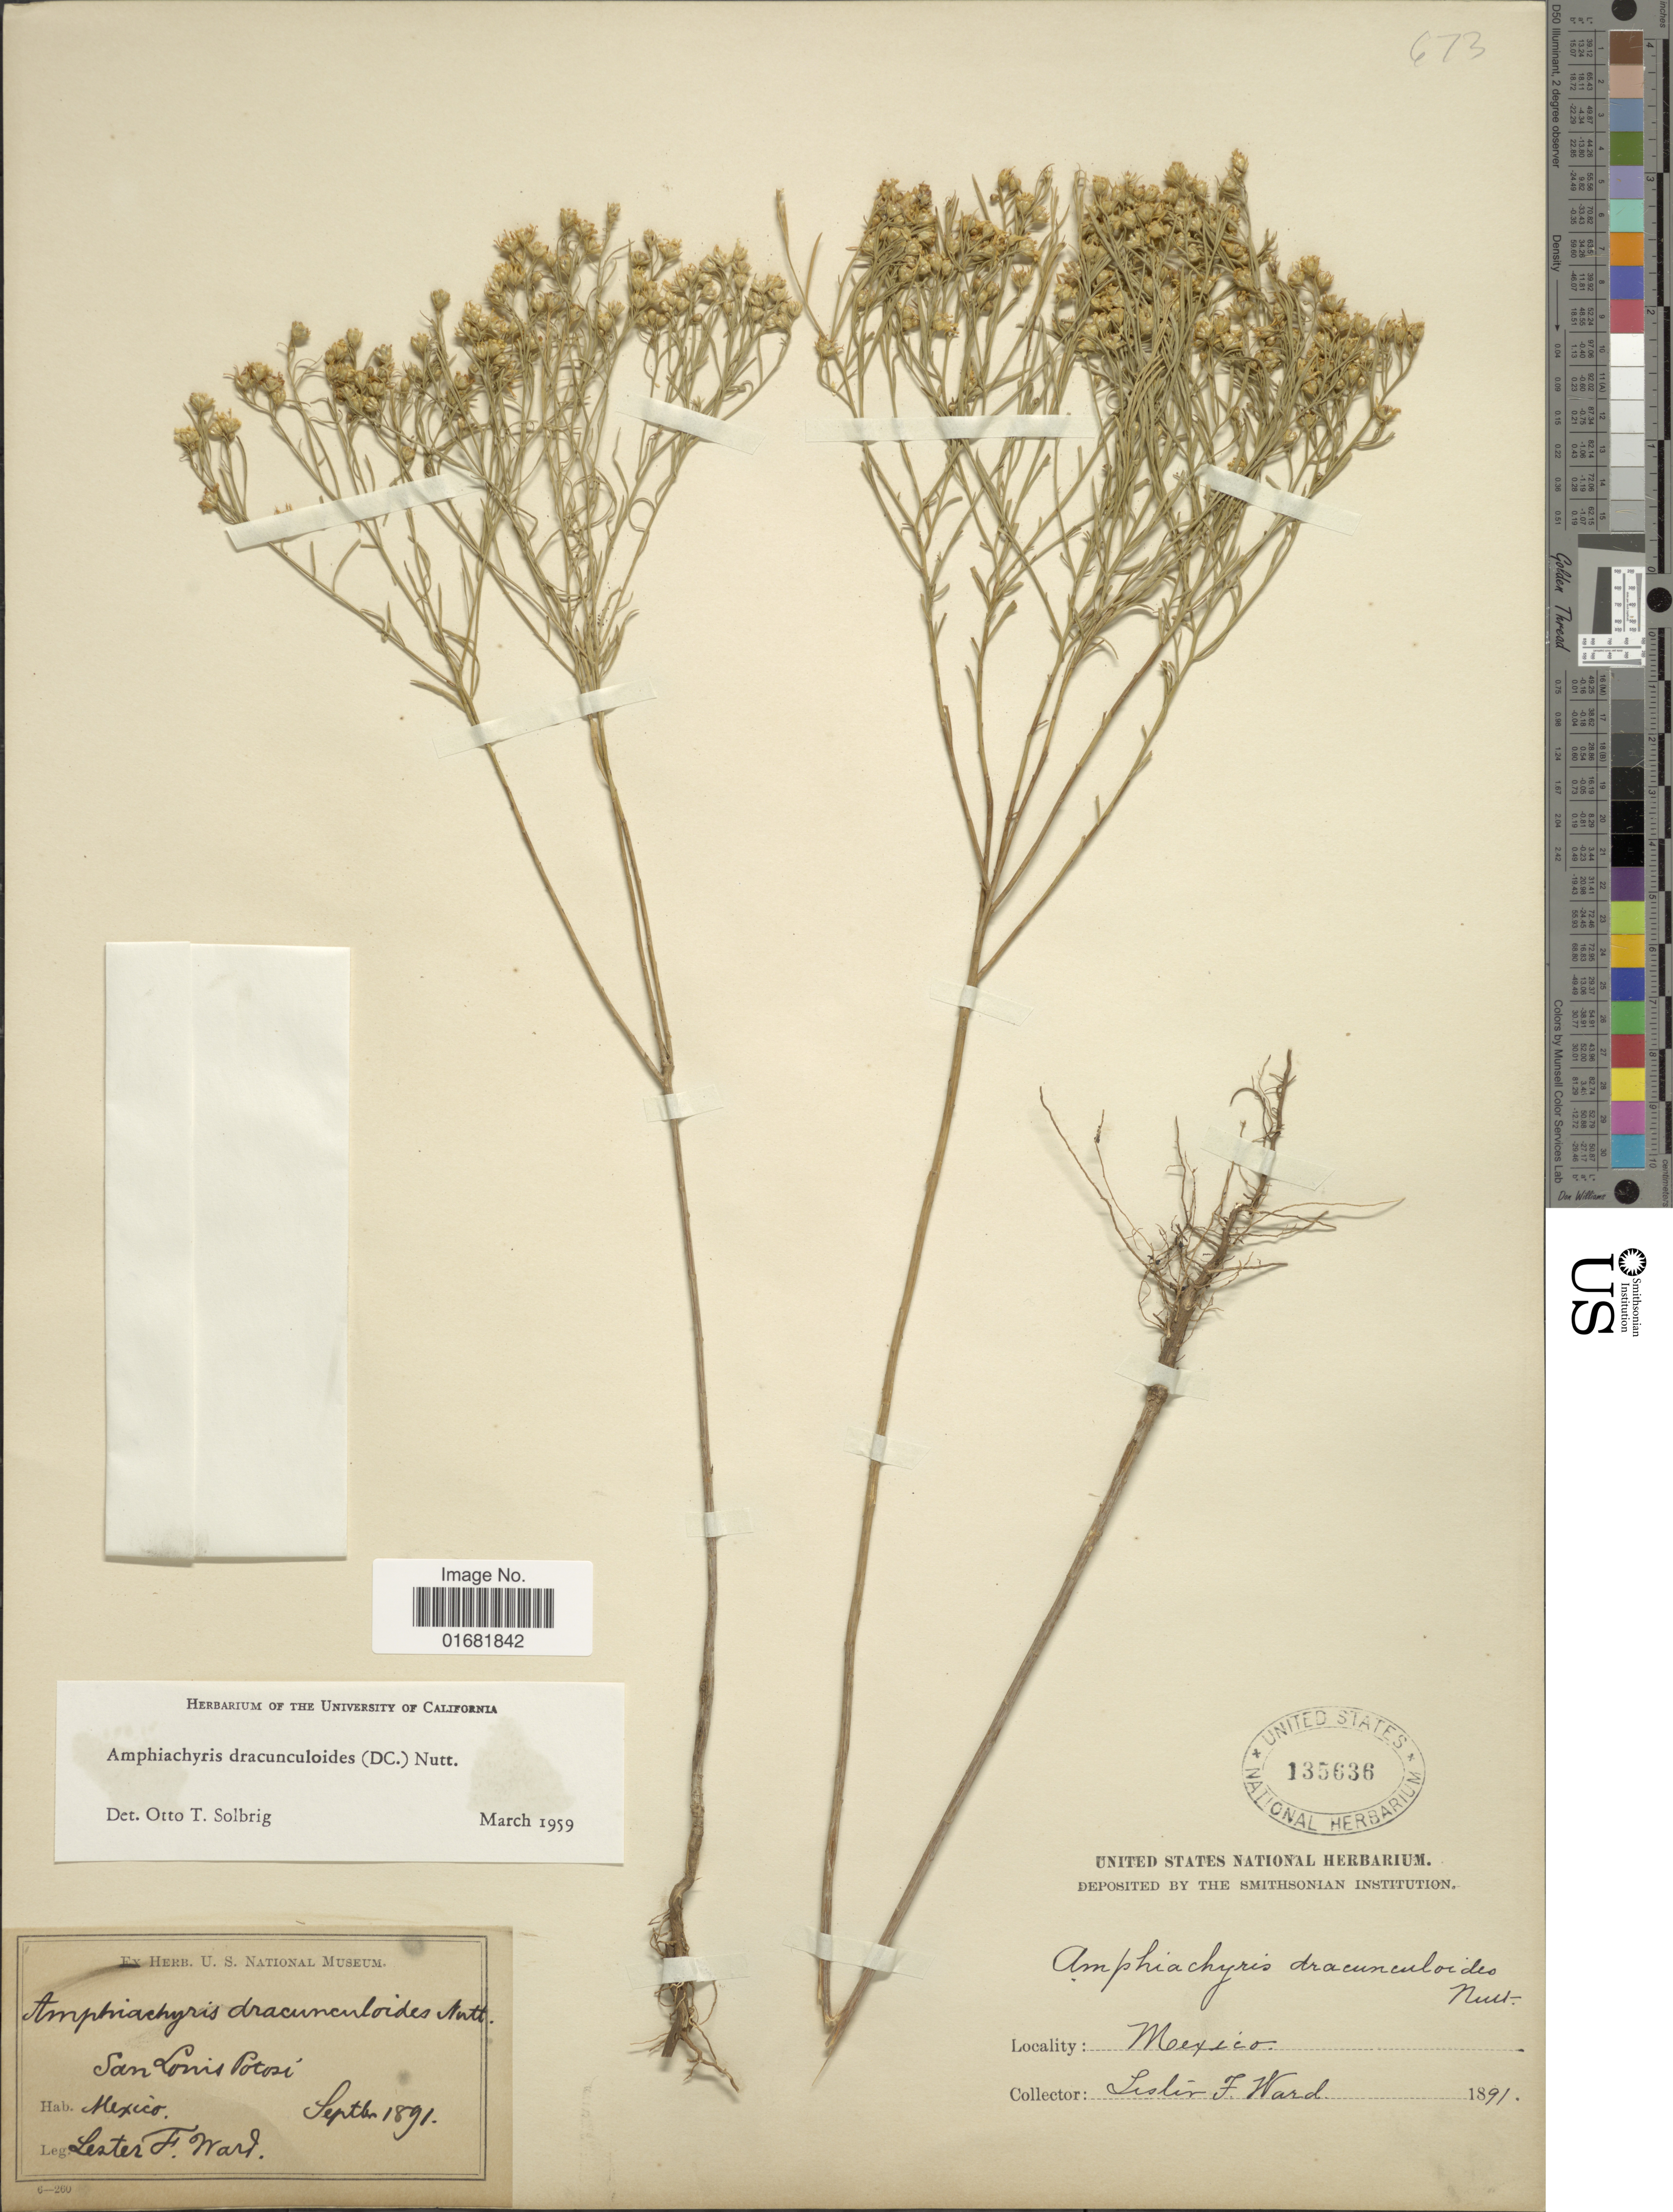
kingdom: Plantae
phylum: Tracheophyta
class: Magnoliopsida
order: Asterales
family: Asteraceae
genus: Amphiachyris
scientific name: Amphiachyris dracunculoides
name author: (DC.) Nutt.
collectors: L. F. Ward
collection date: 1891-09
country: Mexico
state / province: San Luis Potosí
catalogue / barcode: US 135636